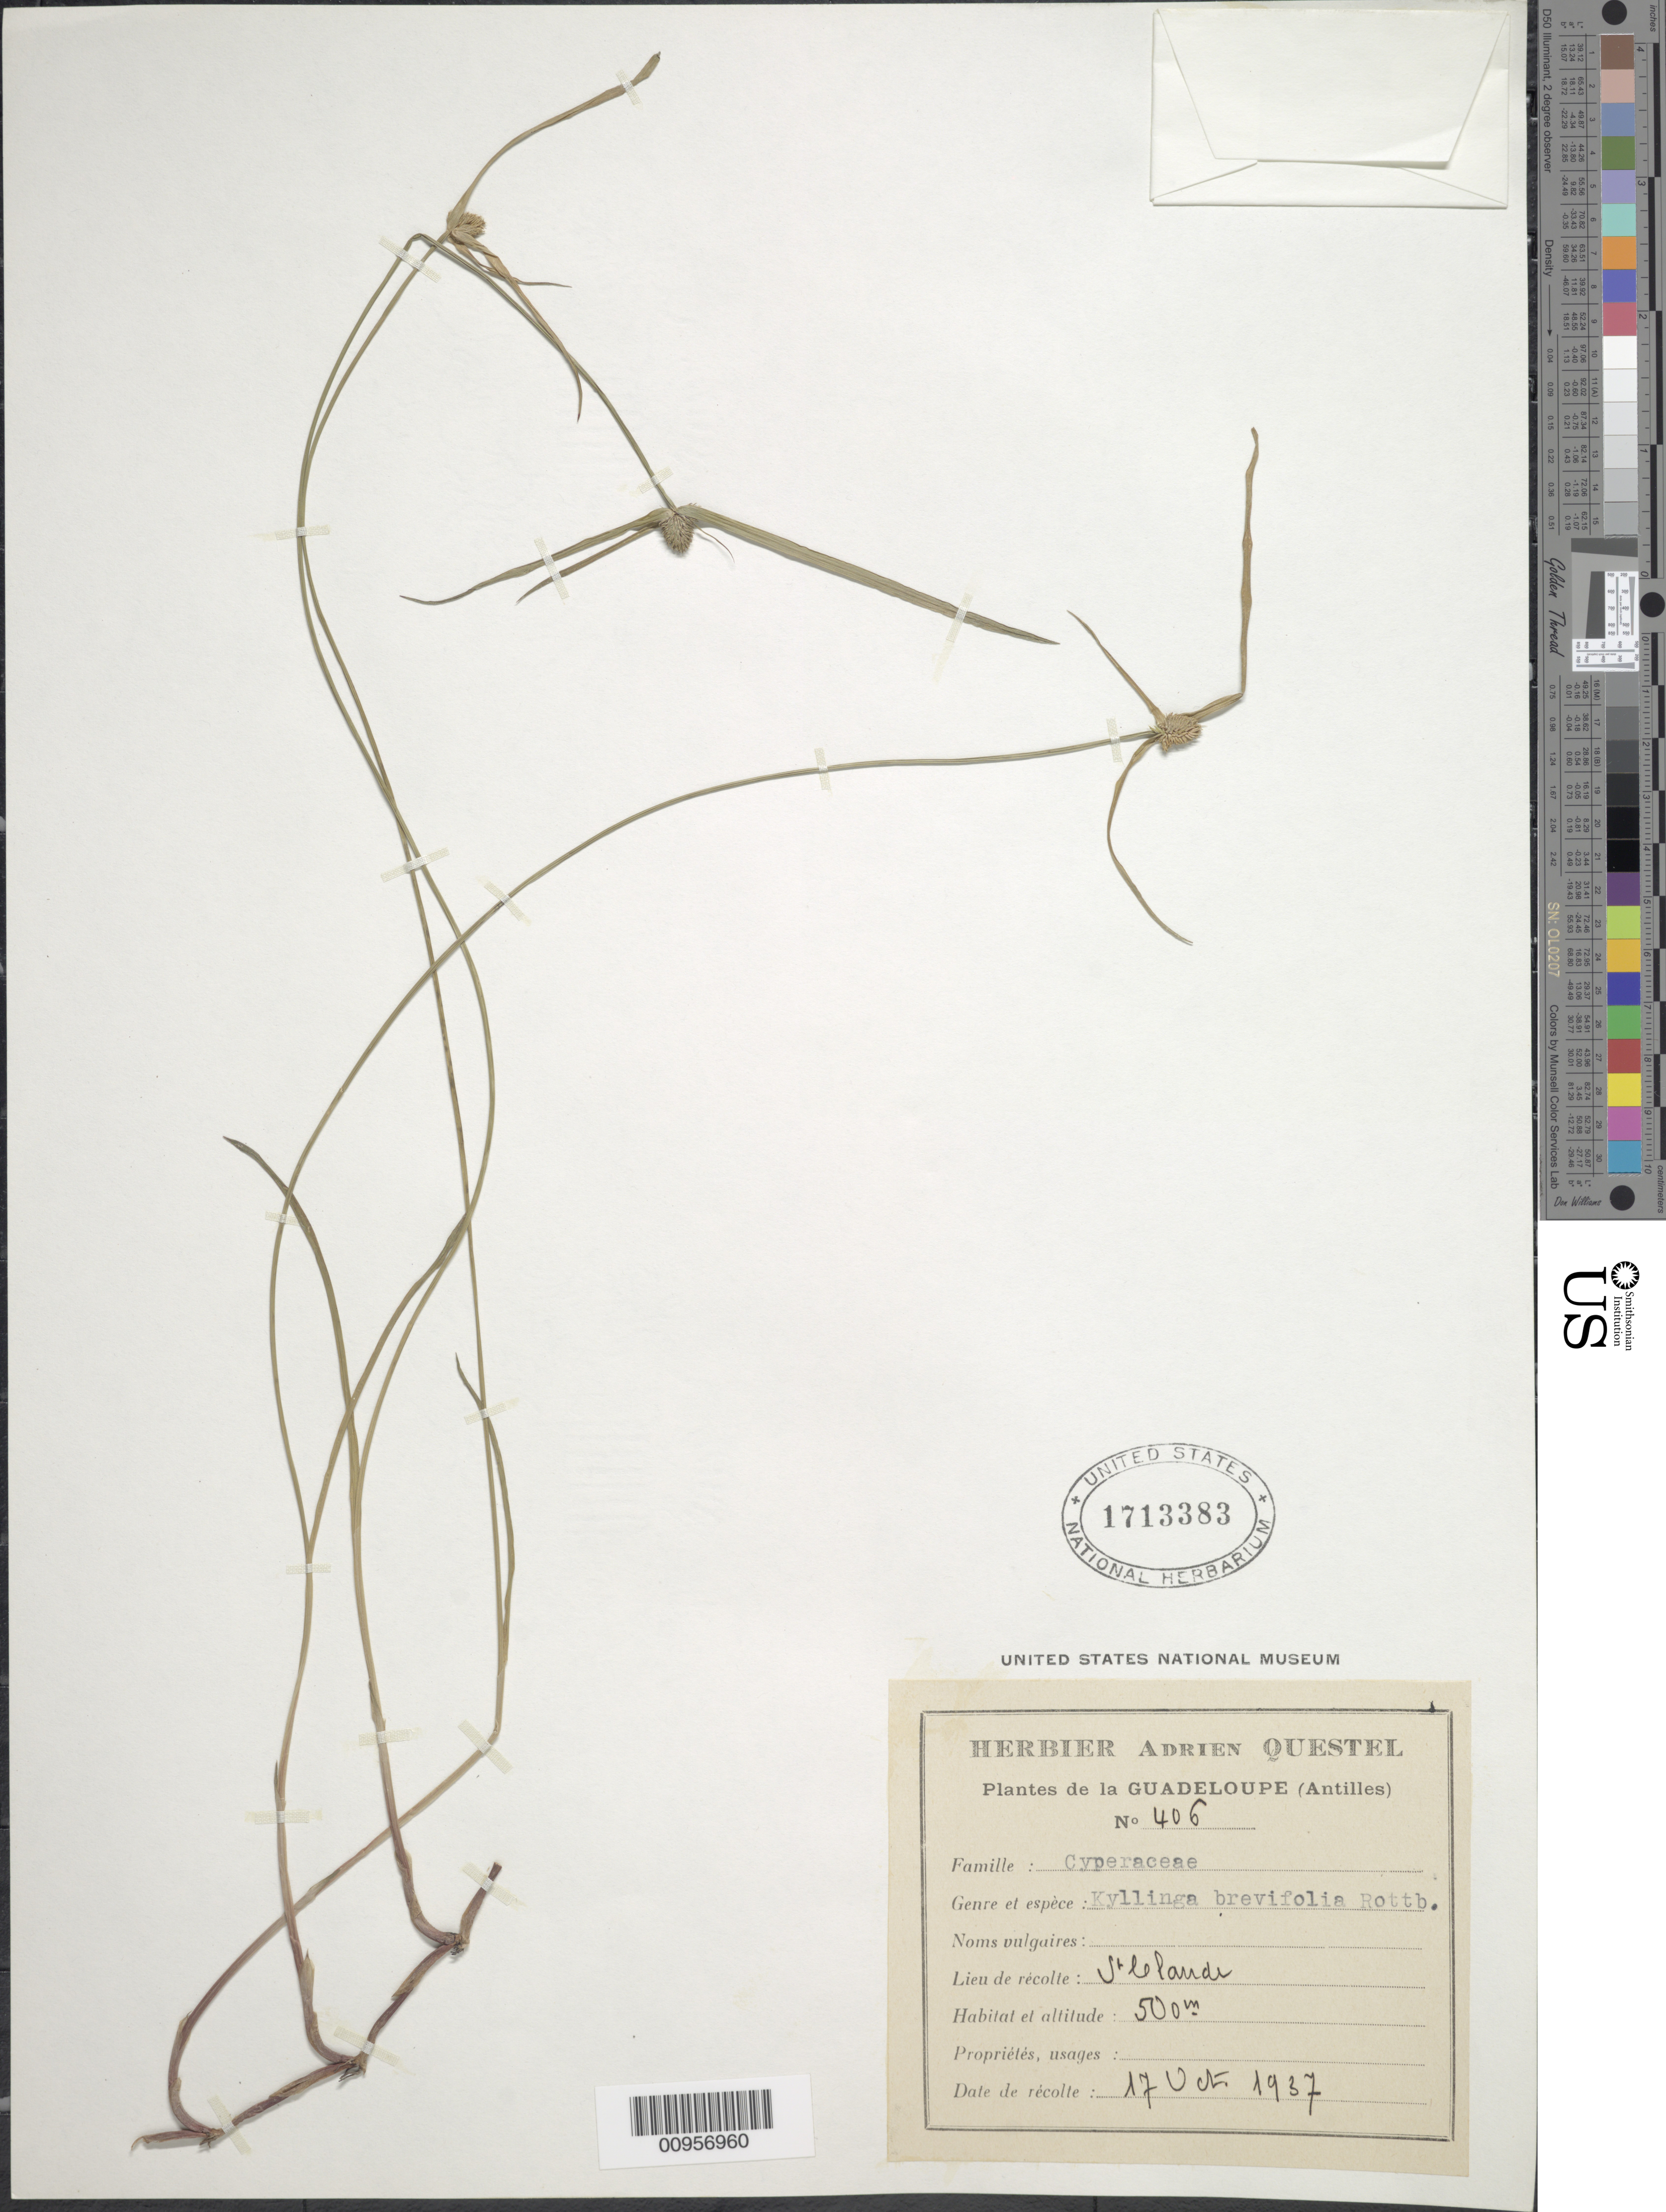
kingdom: Plantae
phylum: Tracheophyta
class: Liliopsida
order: Poales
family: Cyperaceae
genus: Cyperus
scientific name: Cyperus brevifolius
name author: (Rottb.) Hassk.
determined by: Strong, M. T., (US), Smithsonian Institution - National Museum of Natural History (UNITED STATES)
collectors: A. Questel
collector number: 406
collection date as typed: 17 Oct 1937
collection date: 1937-10-17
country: Guadeloupe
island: Basse Terre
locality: St. Claude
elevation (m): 500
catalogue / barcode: US 1713383